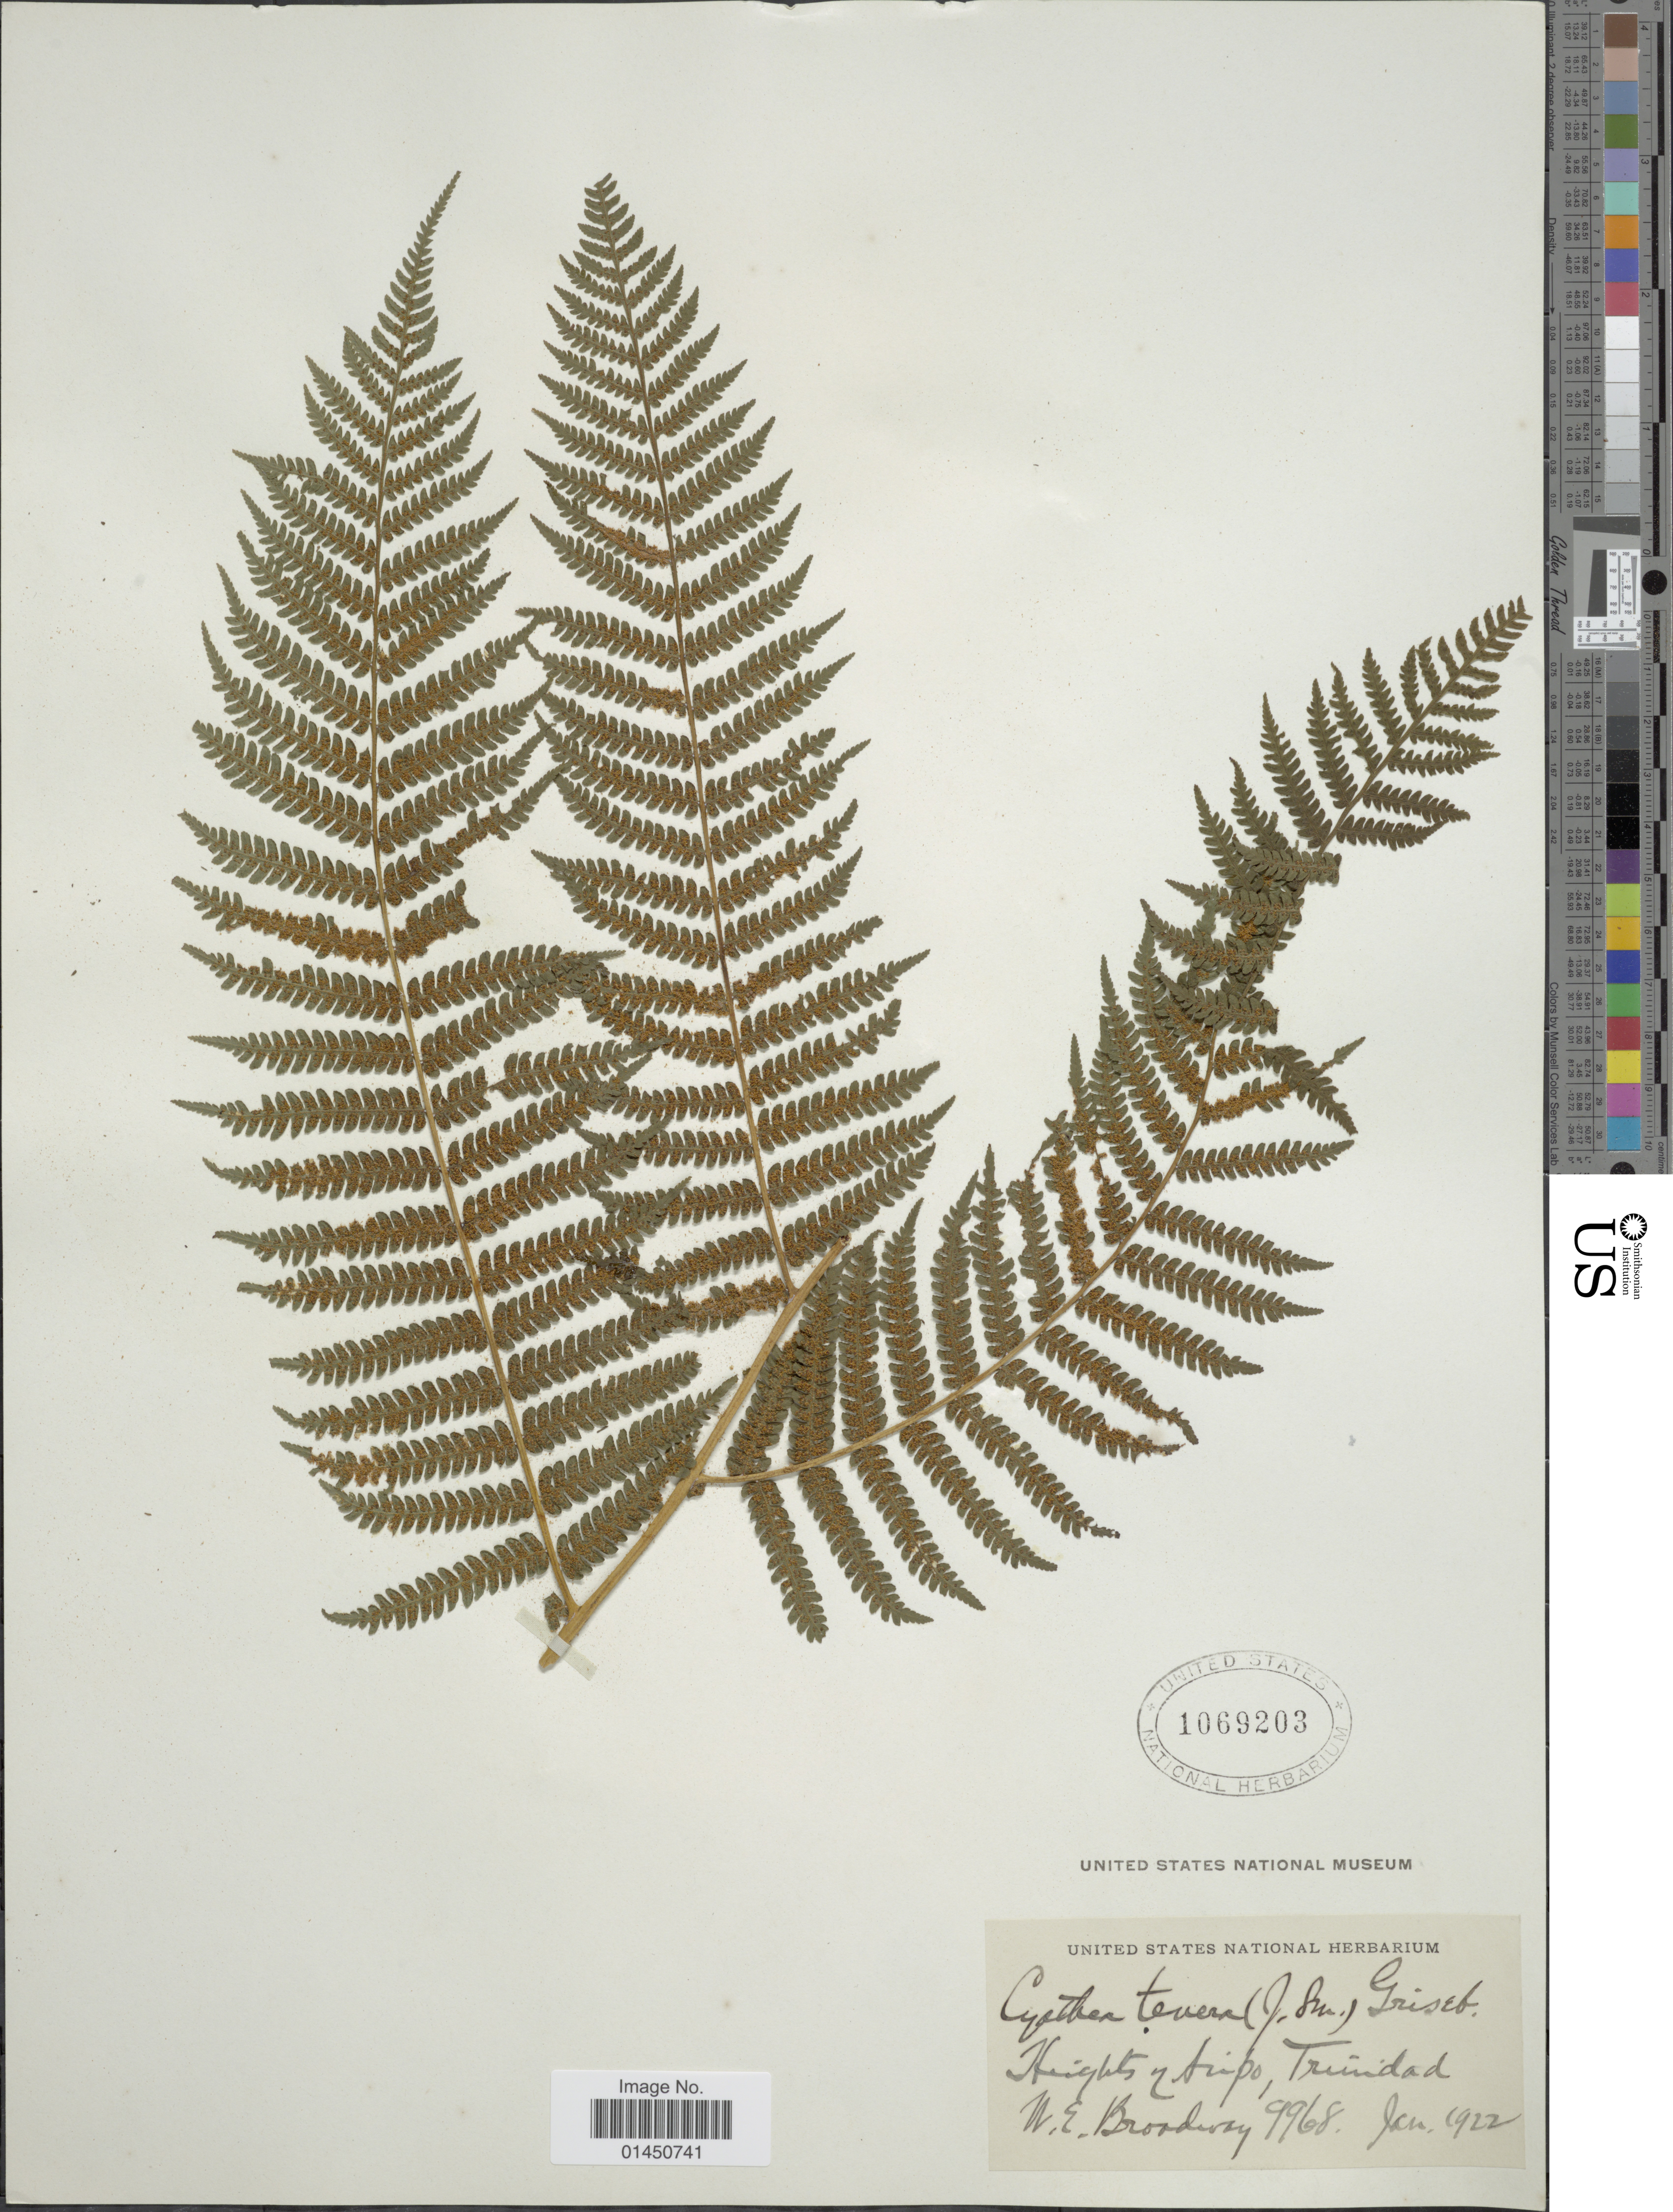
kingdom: Plantae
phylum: Tracheophyta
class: Polypodiopsida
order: Cyatheales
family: Cyatheaceae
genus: Cyathea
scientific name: Cyathea tenera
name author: (J. Sm. ex Hook.) T. Moore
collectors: W. E. Broadway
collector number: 9968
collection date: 1922-01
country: Trinidad and Tobago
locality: Heights of Aripo, Trinidad.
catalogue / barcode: US 1069203